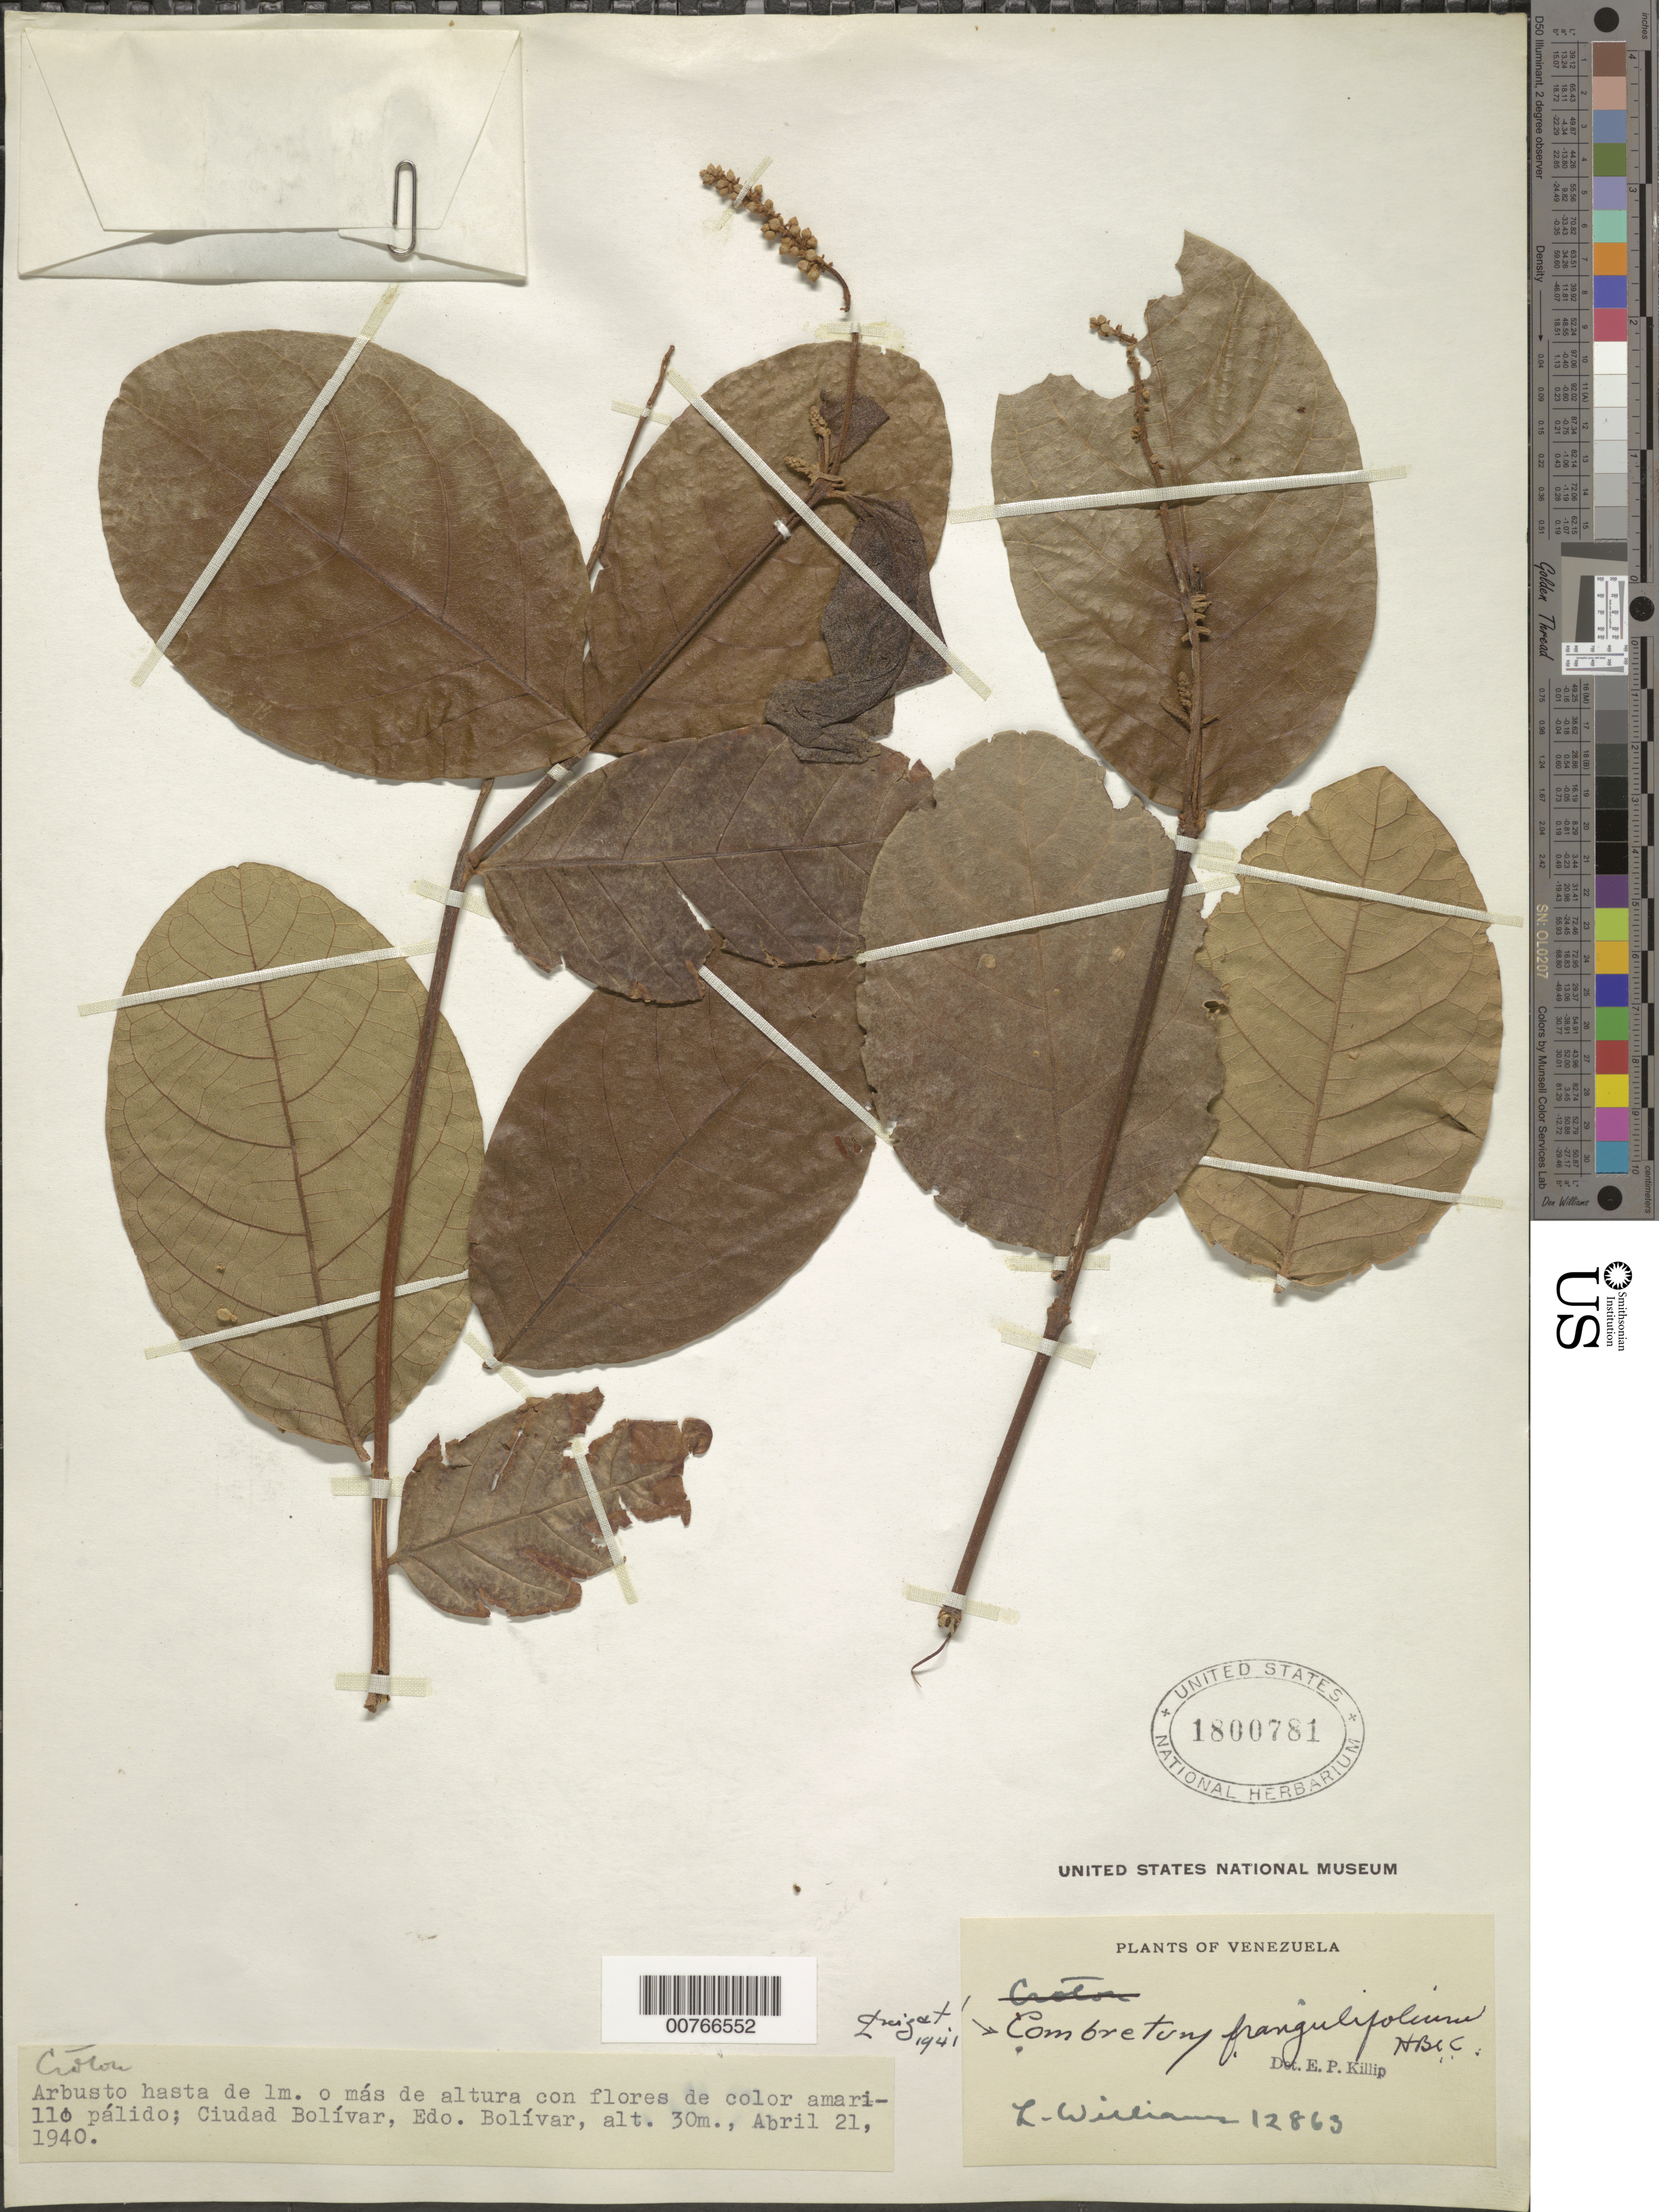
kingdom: Plantae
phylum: Tracheophyta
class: Magnoliopsida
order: Myrtales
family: Combretaceae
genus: Combretum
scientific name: Combretum frangulifolium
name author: Kunth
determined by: Loizat, --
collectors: Ll. Williams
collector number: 12863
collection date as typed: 21-Apr-40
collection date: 1940-04-21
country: Venezuela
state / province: Bolívar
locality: Ciudad Bolívar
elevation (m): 30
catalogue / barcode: US 1800781